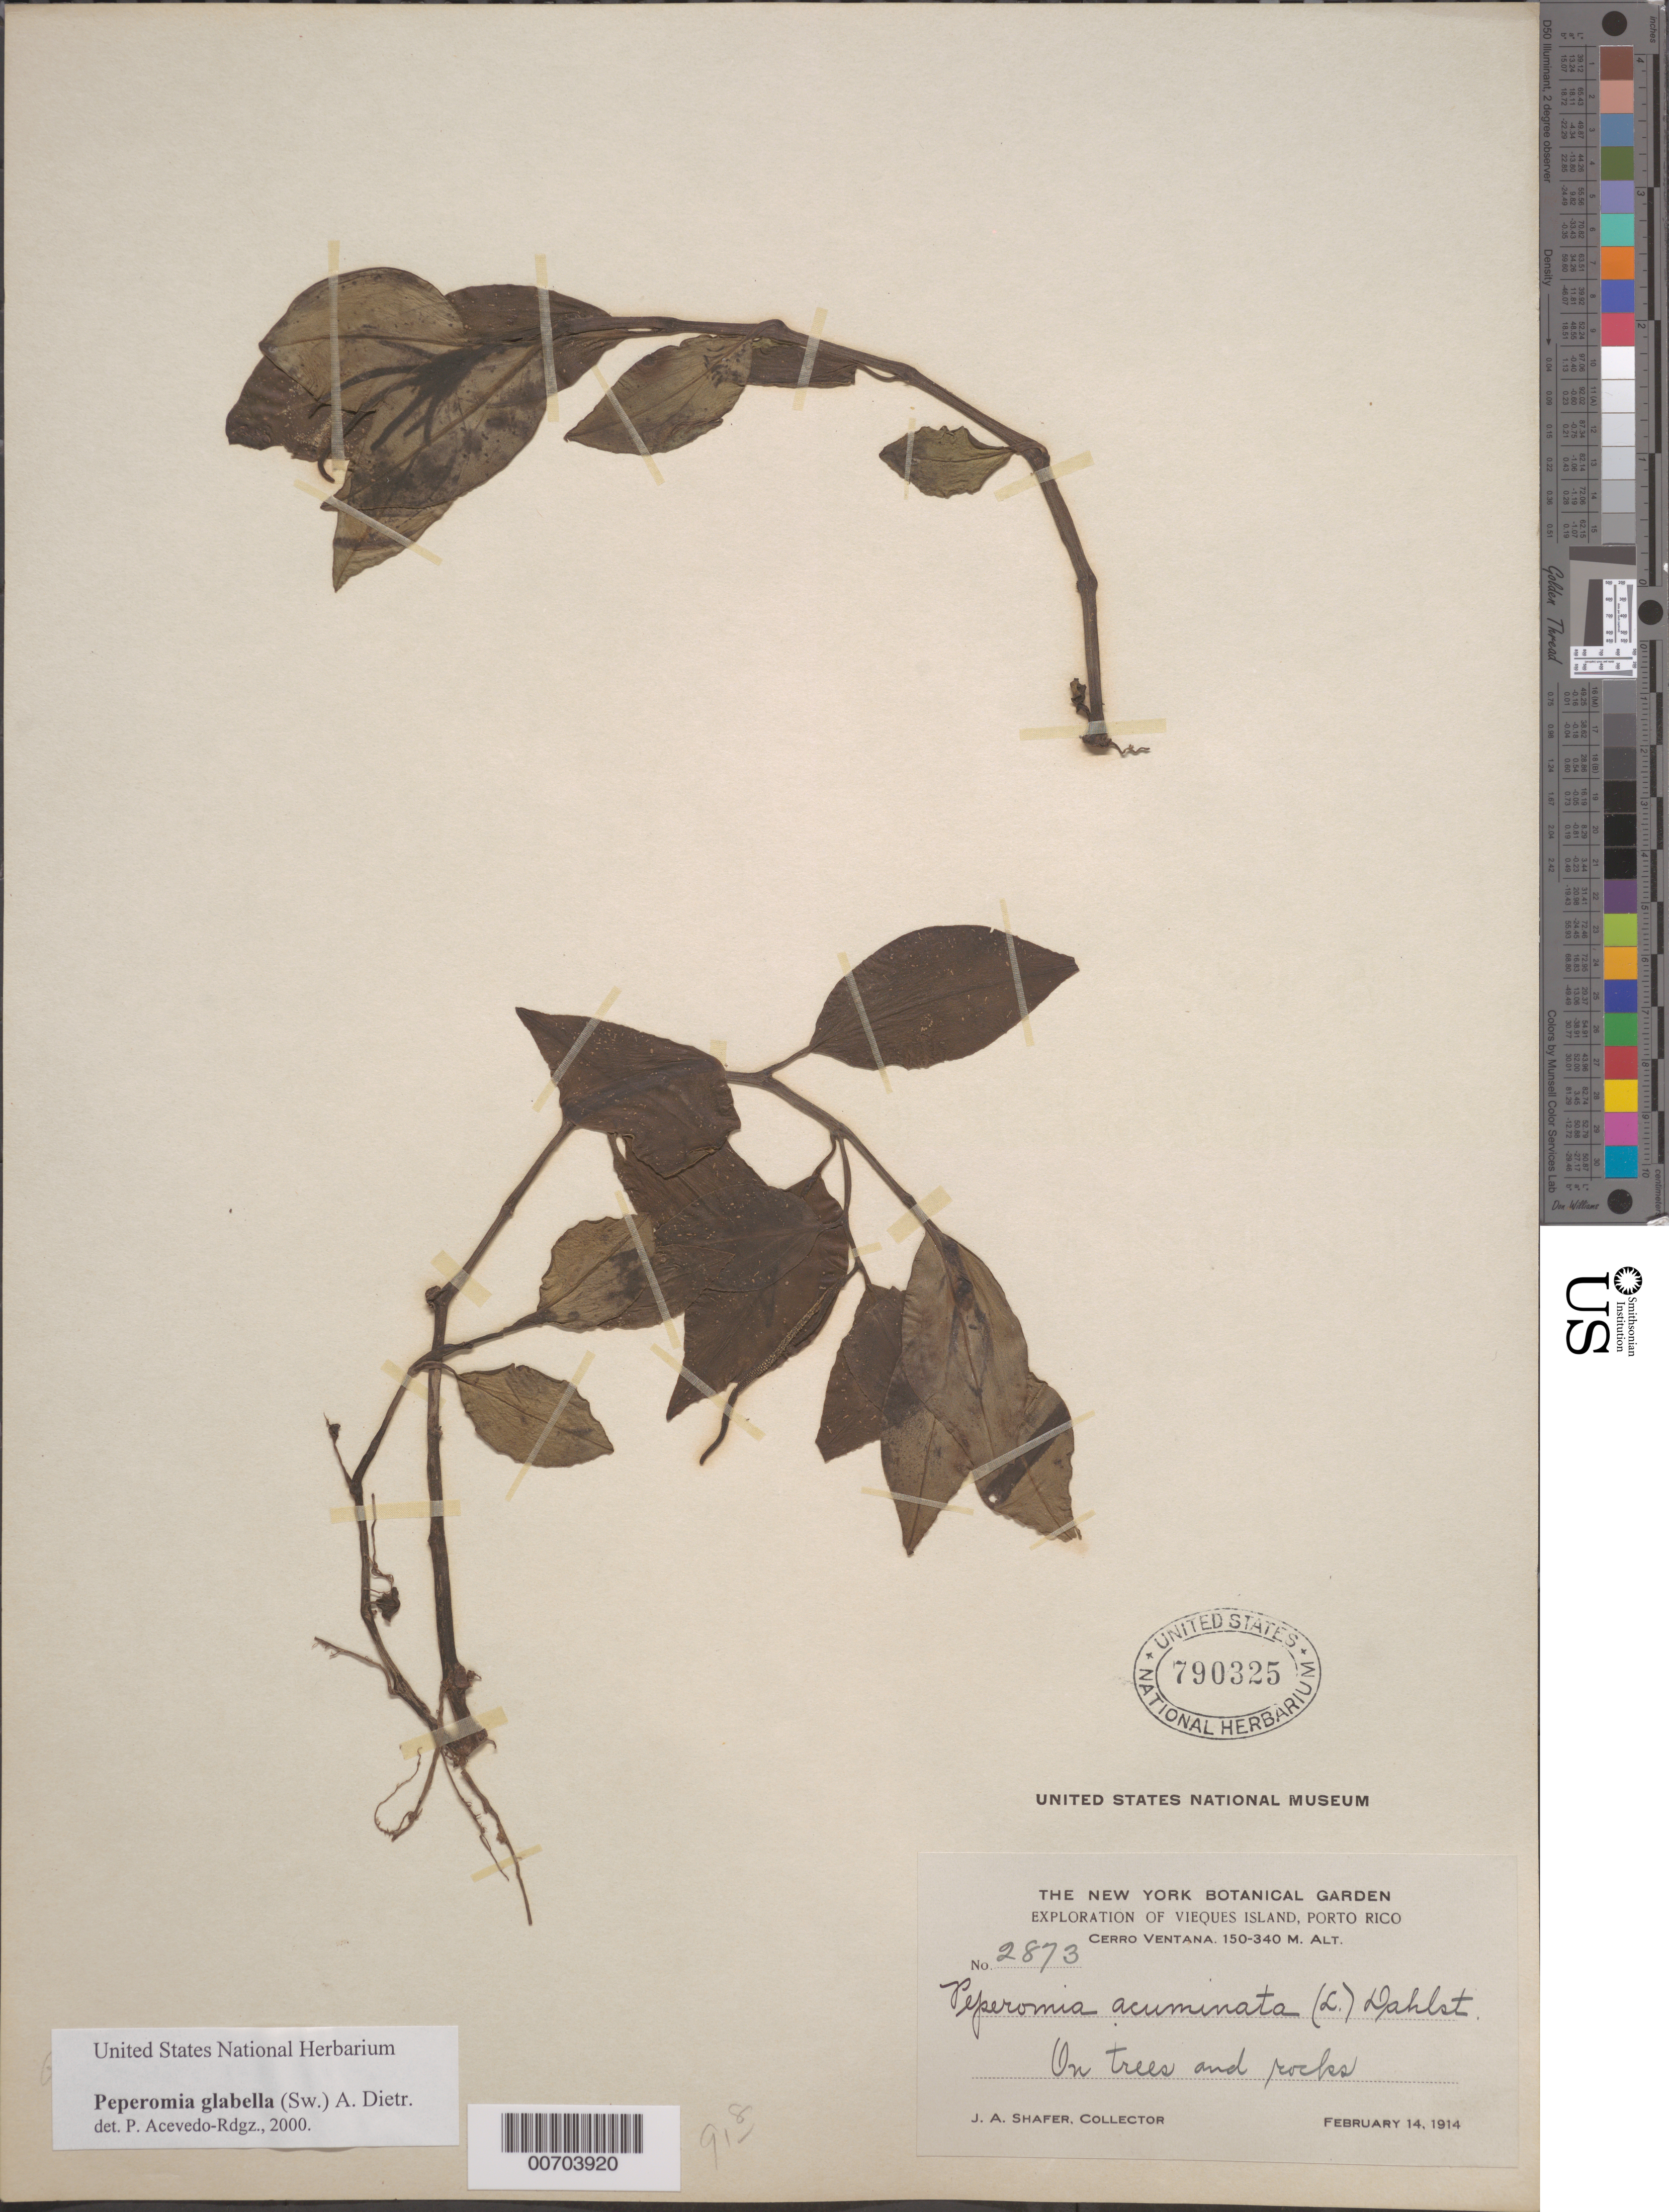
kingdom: Plantae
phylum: Tracheophyta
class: Magnoliopsida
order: Piperales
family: Piperaceae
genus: Peperomia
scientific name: Peperomia glabella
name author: (Sw.) A. Dietr.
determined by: Acevedo-Rodríguez, P., (BOT), Smithsonian Institution - National Museum of Natural History (UNITED STATES)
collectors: J. A. Shafer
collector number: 2873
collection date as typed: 14 Feb 1914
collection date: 1914-02-14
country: Puerto Rico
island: Greater Antilles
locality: Cerro Ventana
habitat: On trees and rocks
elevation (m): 150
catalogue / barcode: US 790325